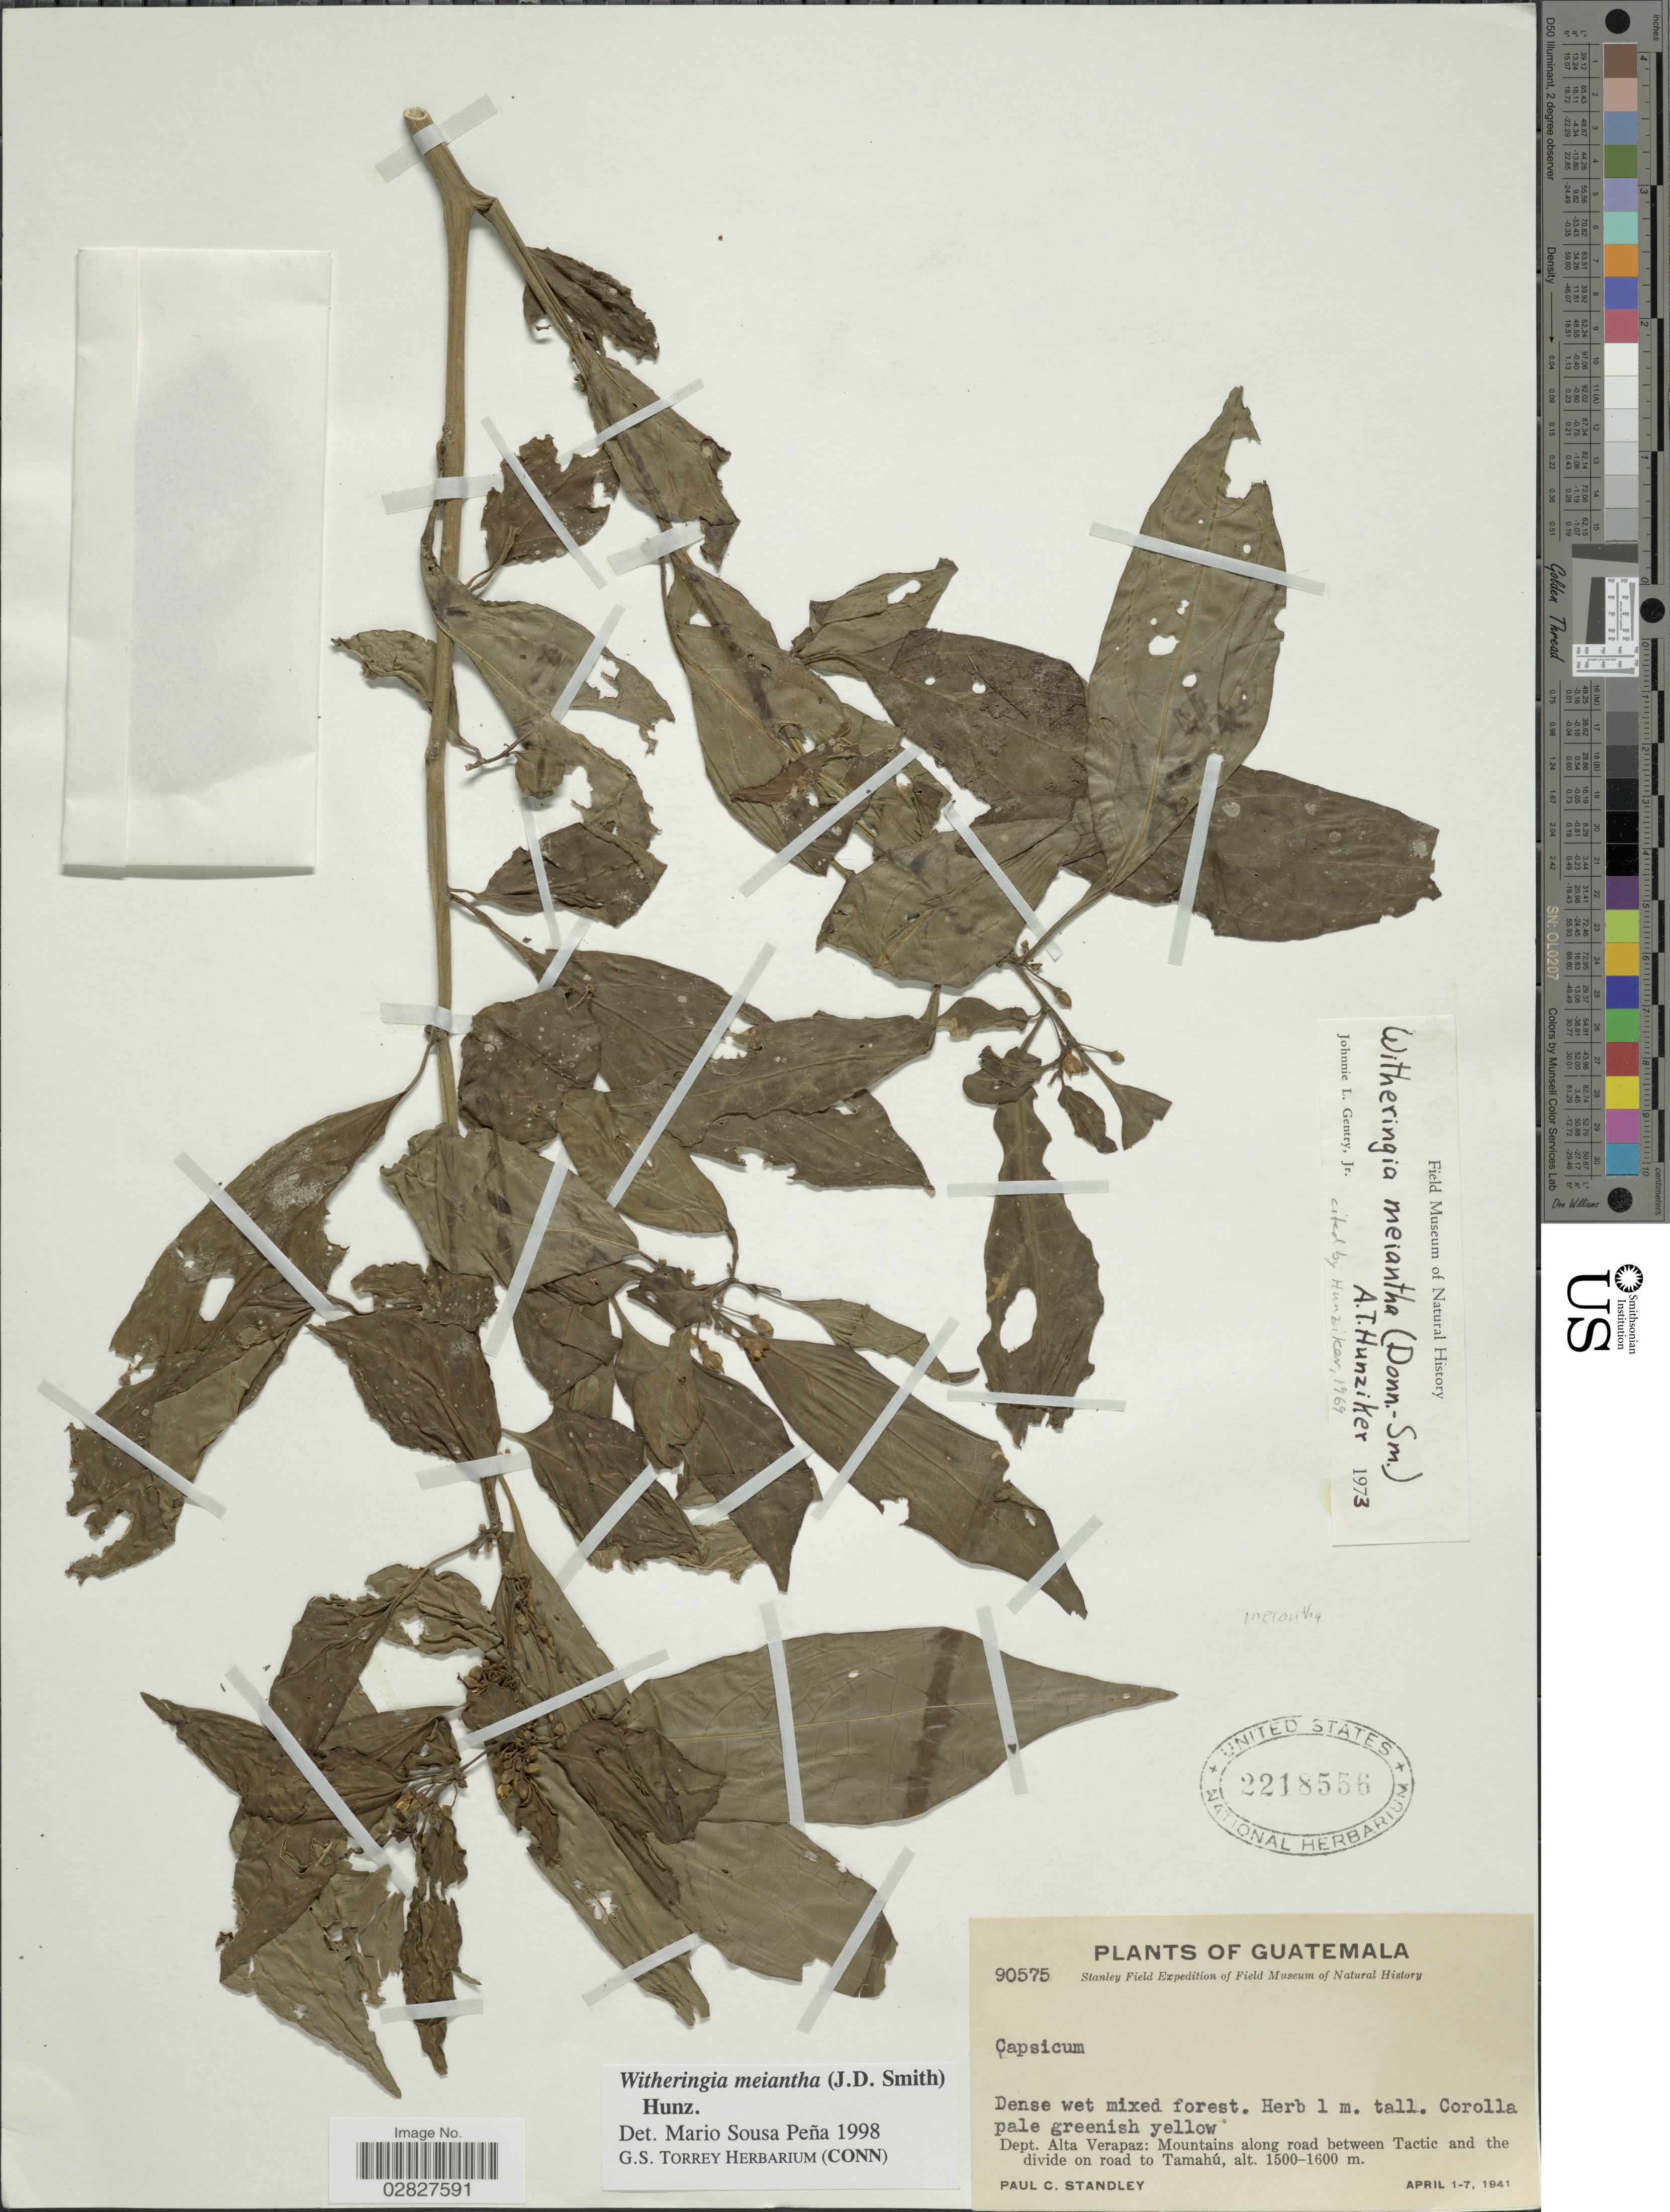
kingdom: Plantae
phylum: Tracheophyta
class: Magnoliopsida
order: Solanales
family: Solanaceae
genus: Witheringia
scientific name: Witheringia meiantha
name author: (Donn. Sm.) Hunz.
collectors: P. C. Standley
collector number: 90575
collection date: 1941-04-01/1941-04-07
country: Guatemala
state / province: Alta Verapaz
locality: Dept. Alta Verapaz: Mountains along road between Tactic and the divide on road to Tamahú.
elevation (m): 1500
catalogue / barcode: US 2218556